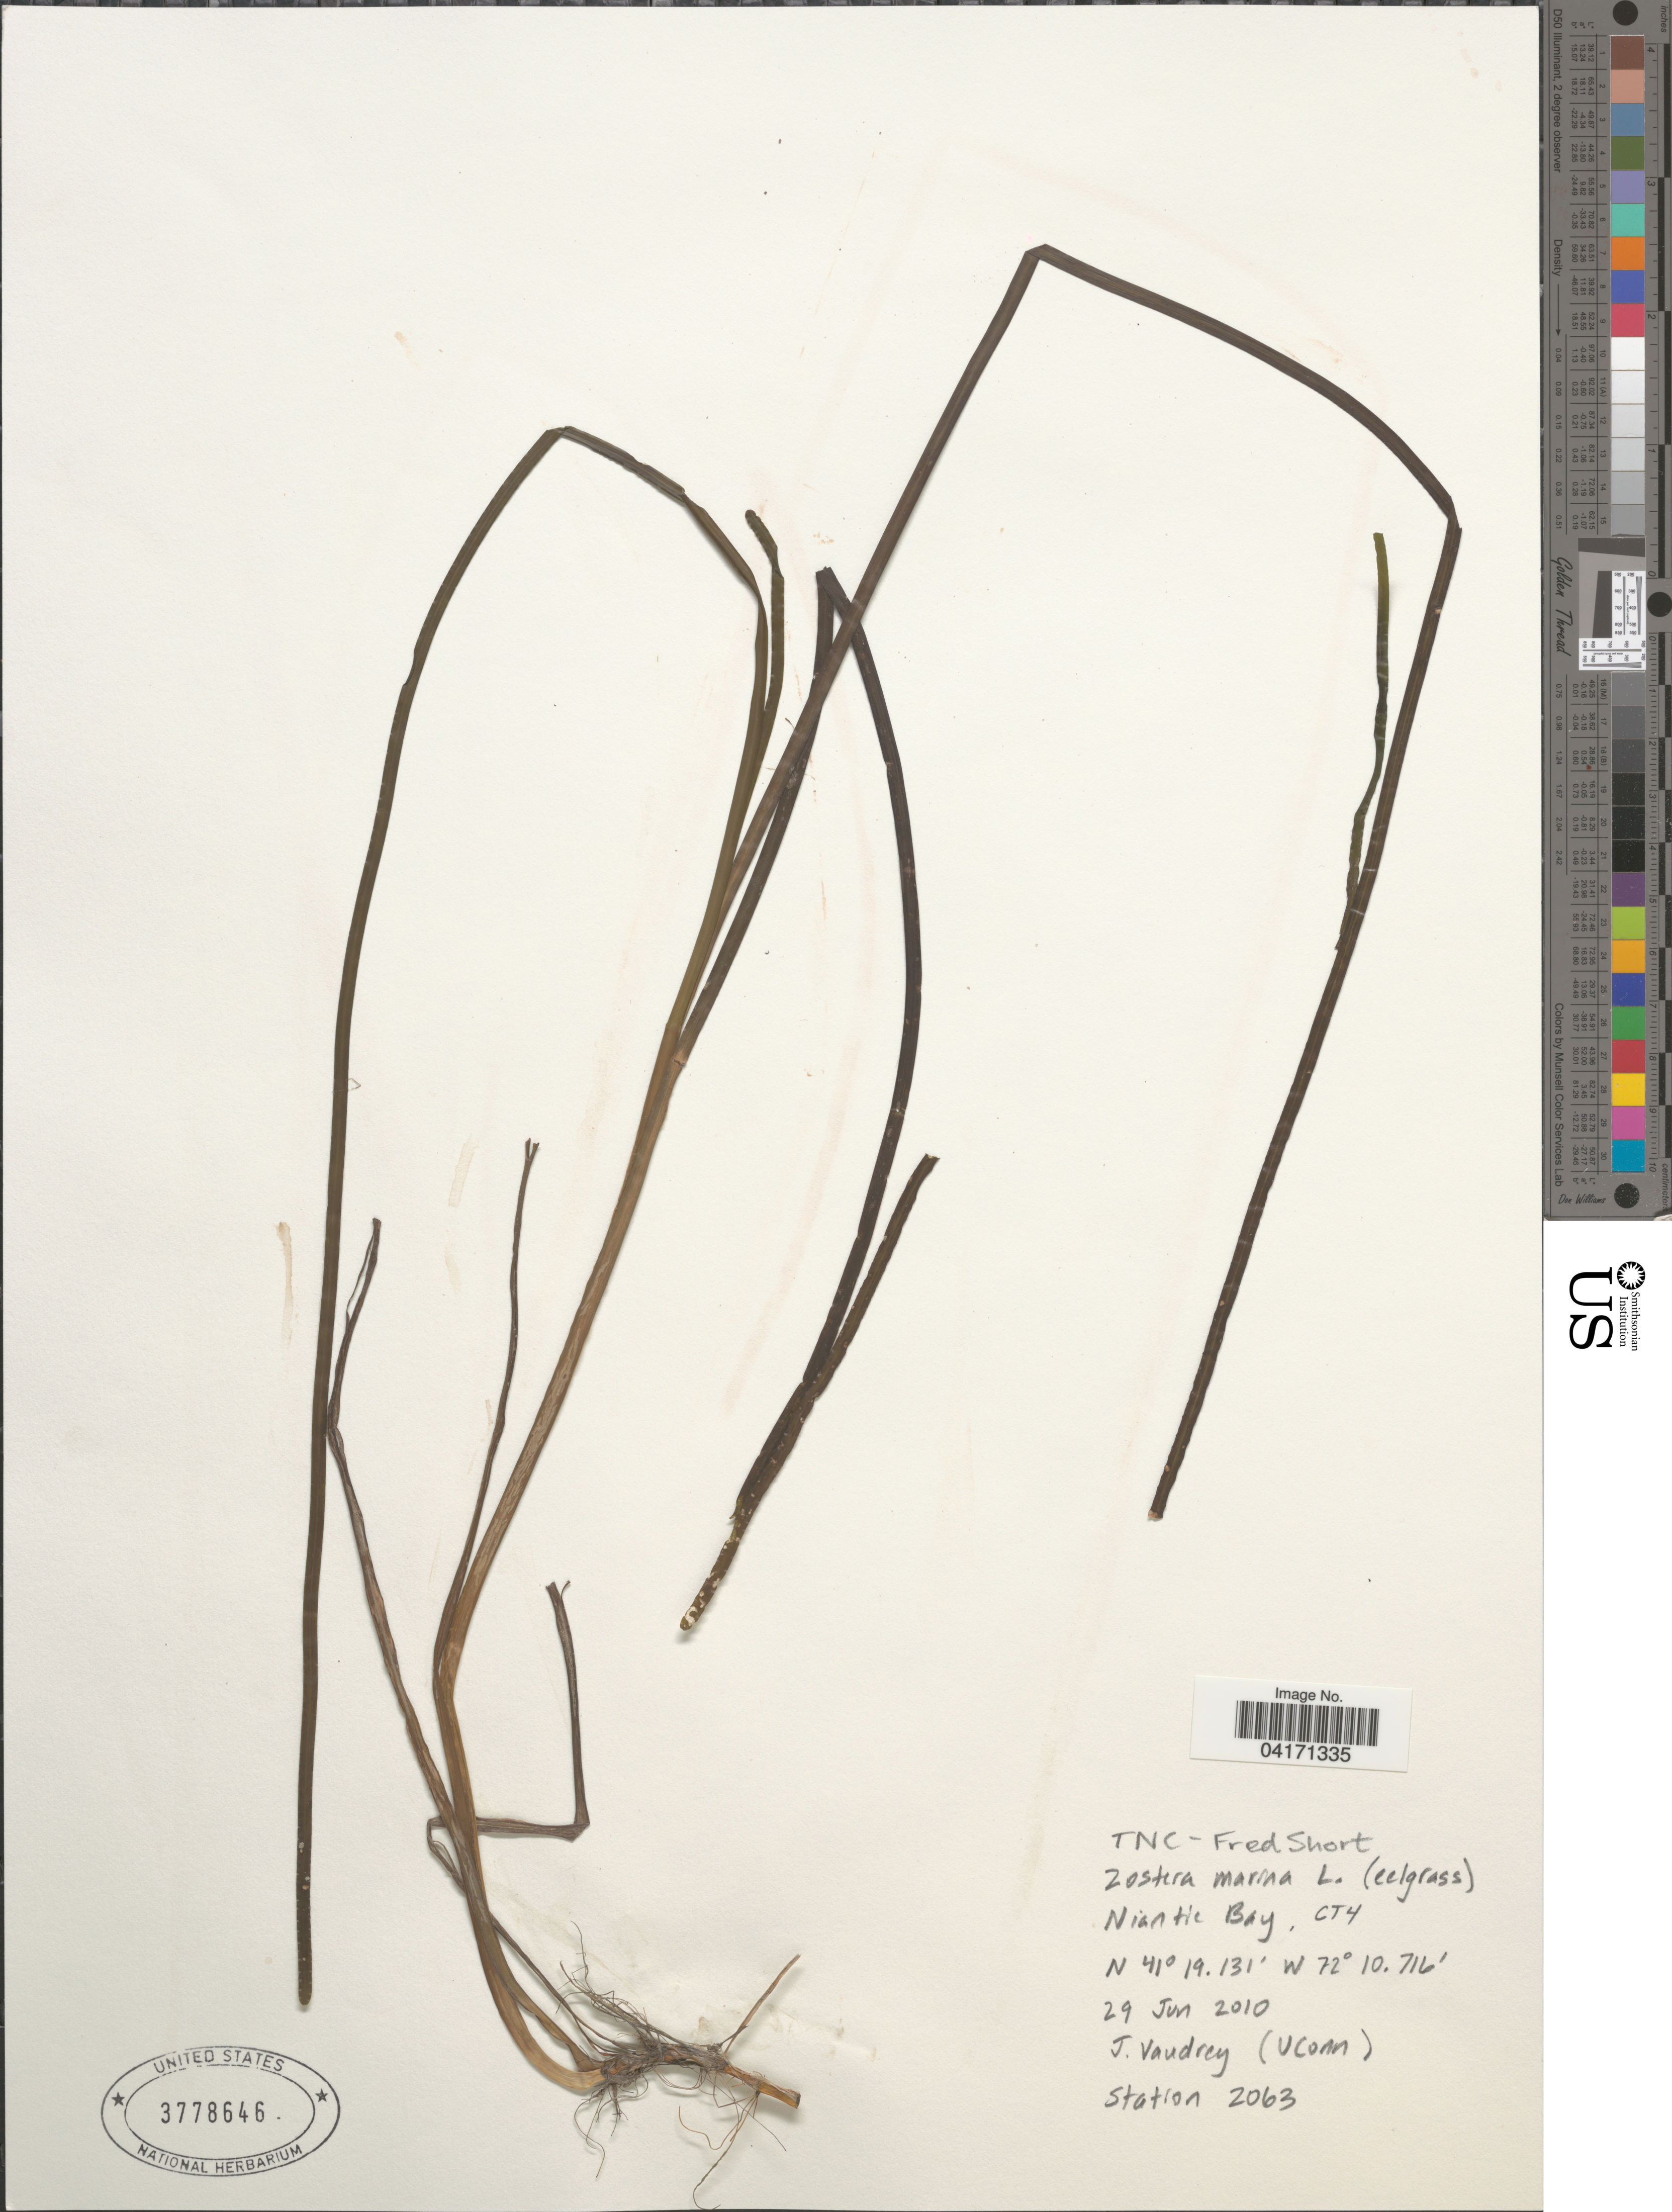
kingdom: Plantae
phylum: Tracheophyta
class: Liliopsida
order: Alismatales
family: Zosteraceae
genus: Zostera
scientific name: Zostera marina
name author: L.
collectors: J. Vaudrey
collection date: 2010-06-29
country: United States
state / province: Connecticut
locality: Niantic Bay, CT4. Station 2063.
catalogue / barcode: US 3778646